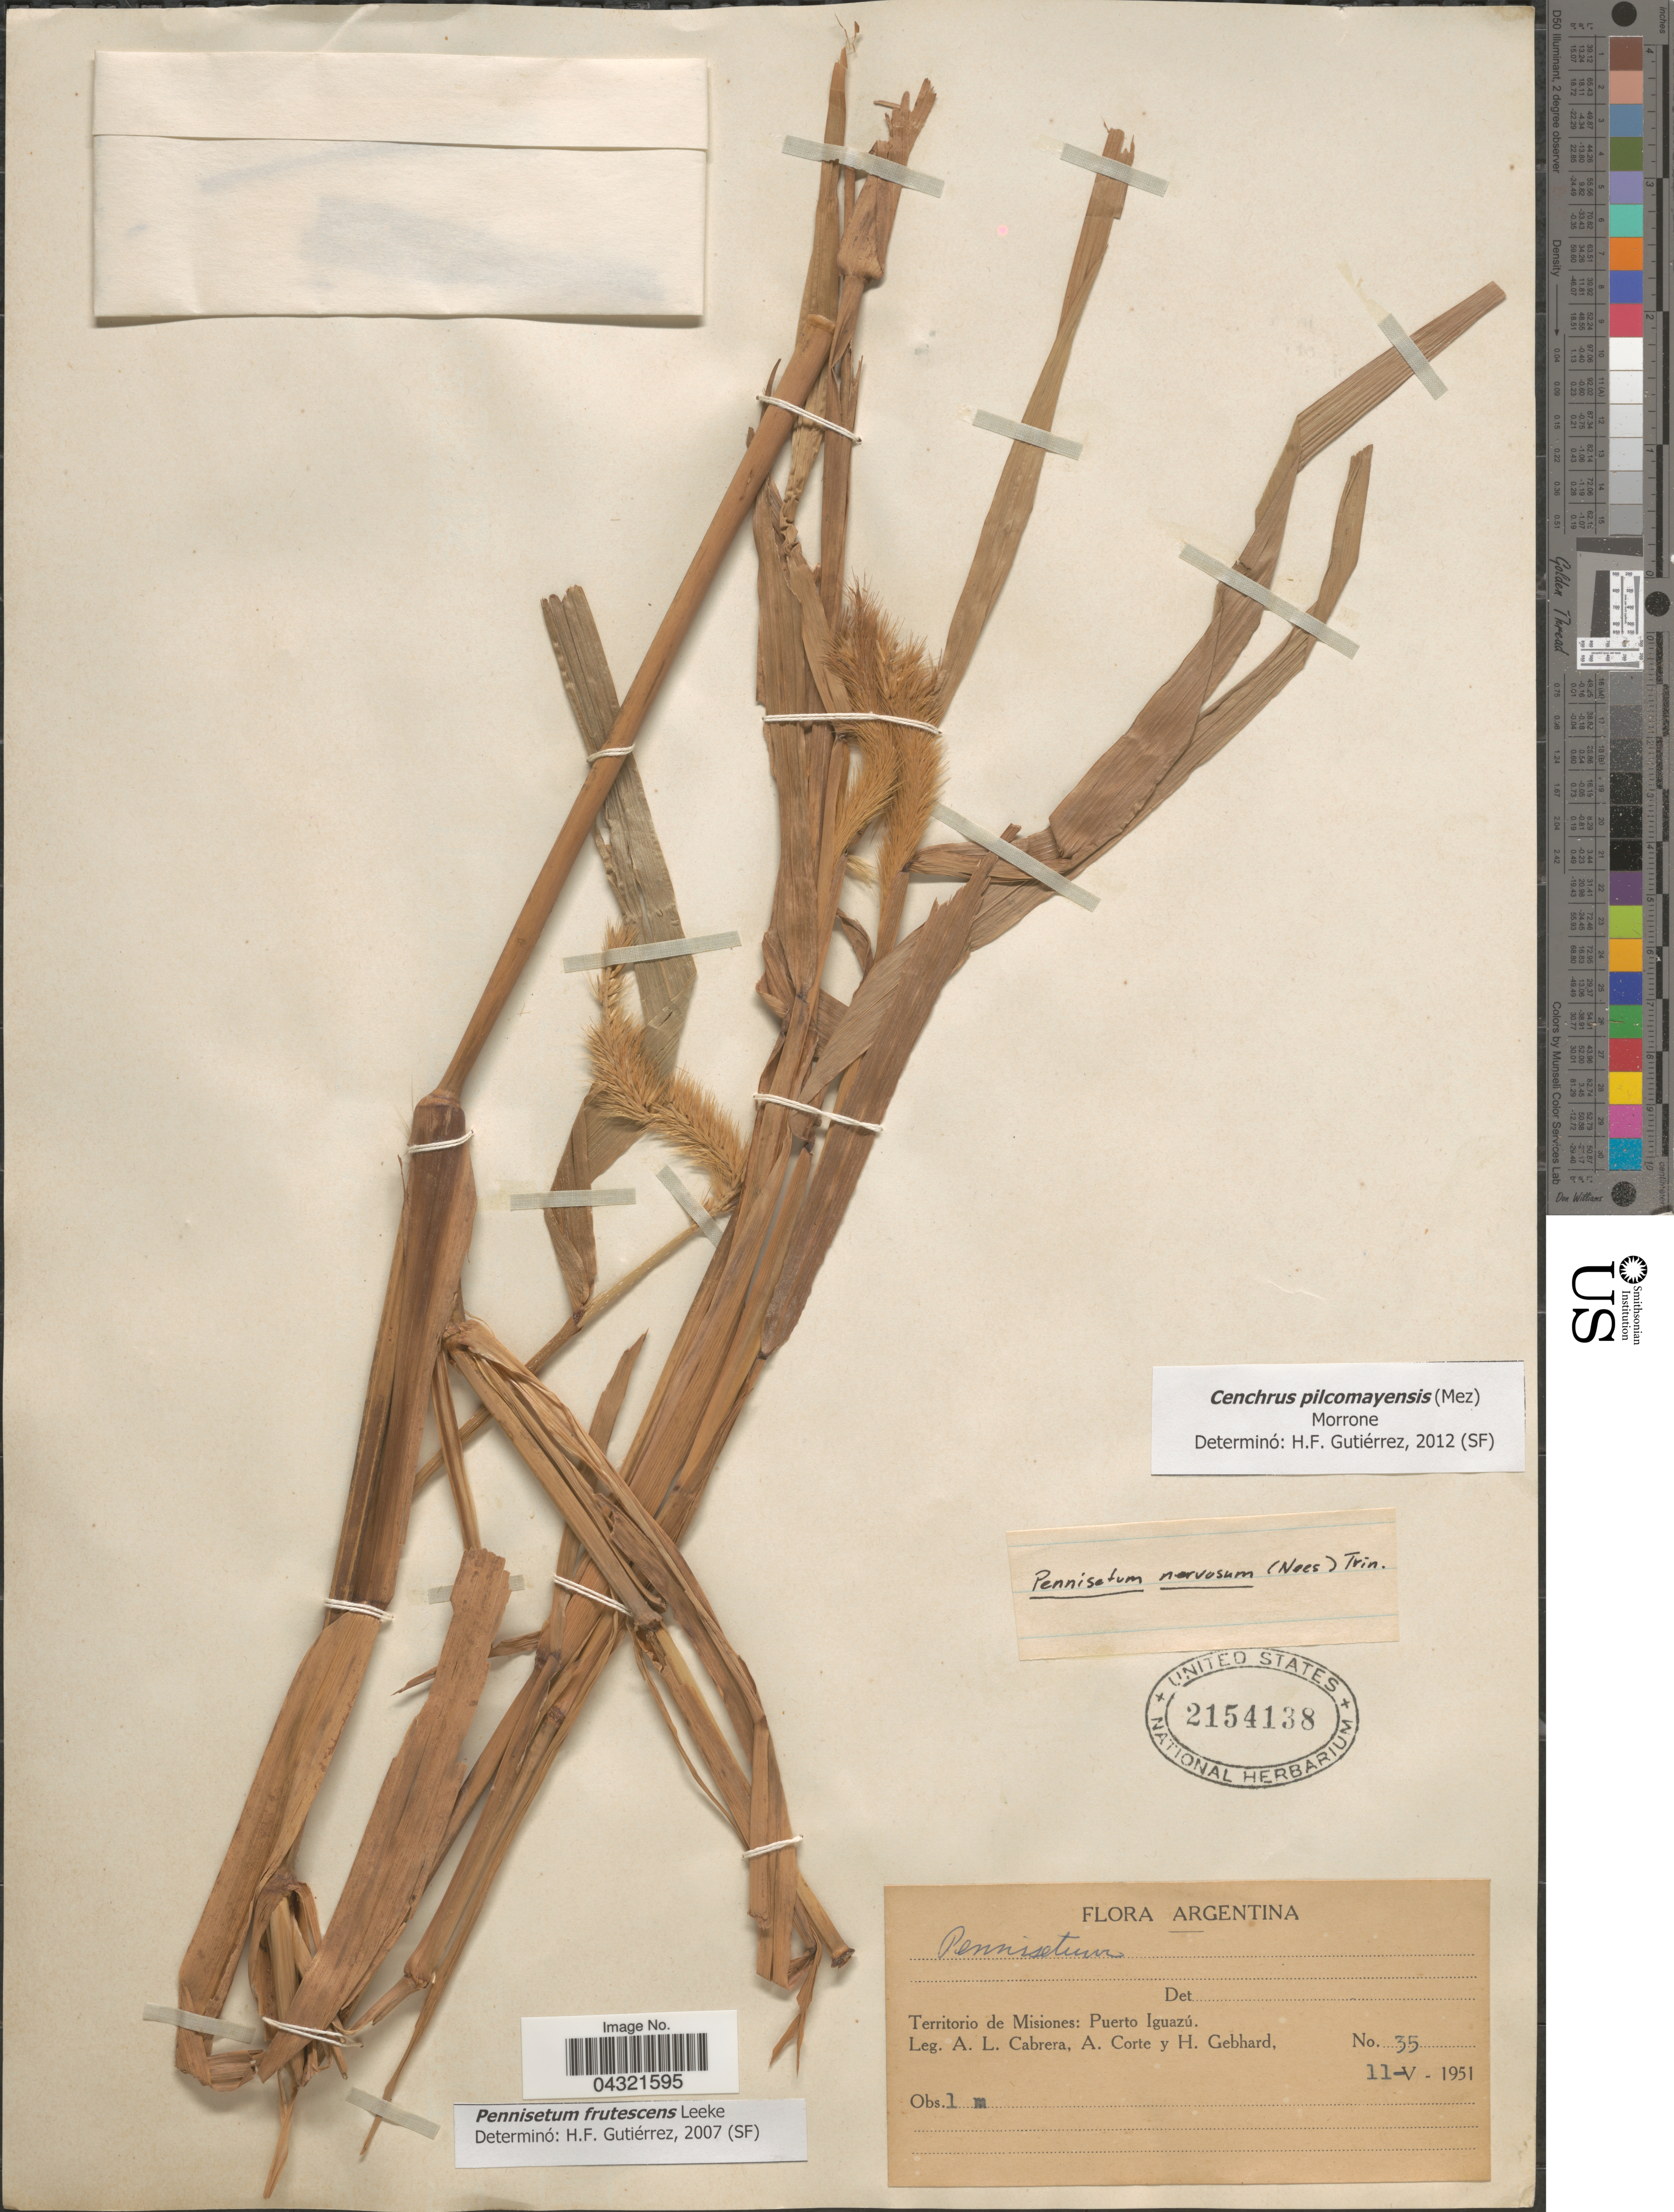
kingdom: Plantae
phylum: Tracheophyta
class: Liliopsida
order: Poales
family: Poaceae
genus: Cenchrus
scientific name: Cenchrus pilcomayensis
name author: (Mez) Morrone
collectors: A. L. Cabrera, A. Corte & H. Gebhard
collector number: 35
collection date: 1951-05-11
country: Argentina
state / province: Misiones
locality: Territorio de Misiones: Puerto Iguazú.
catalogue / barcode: US 2154138